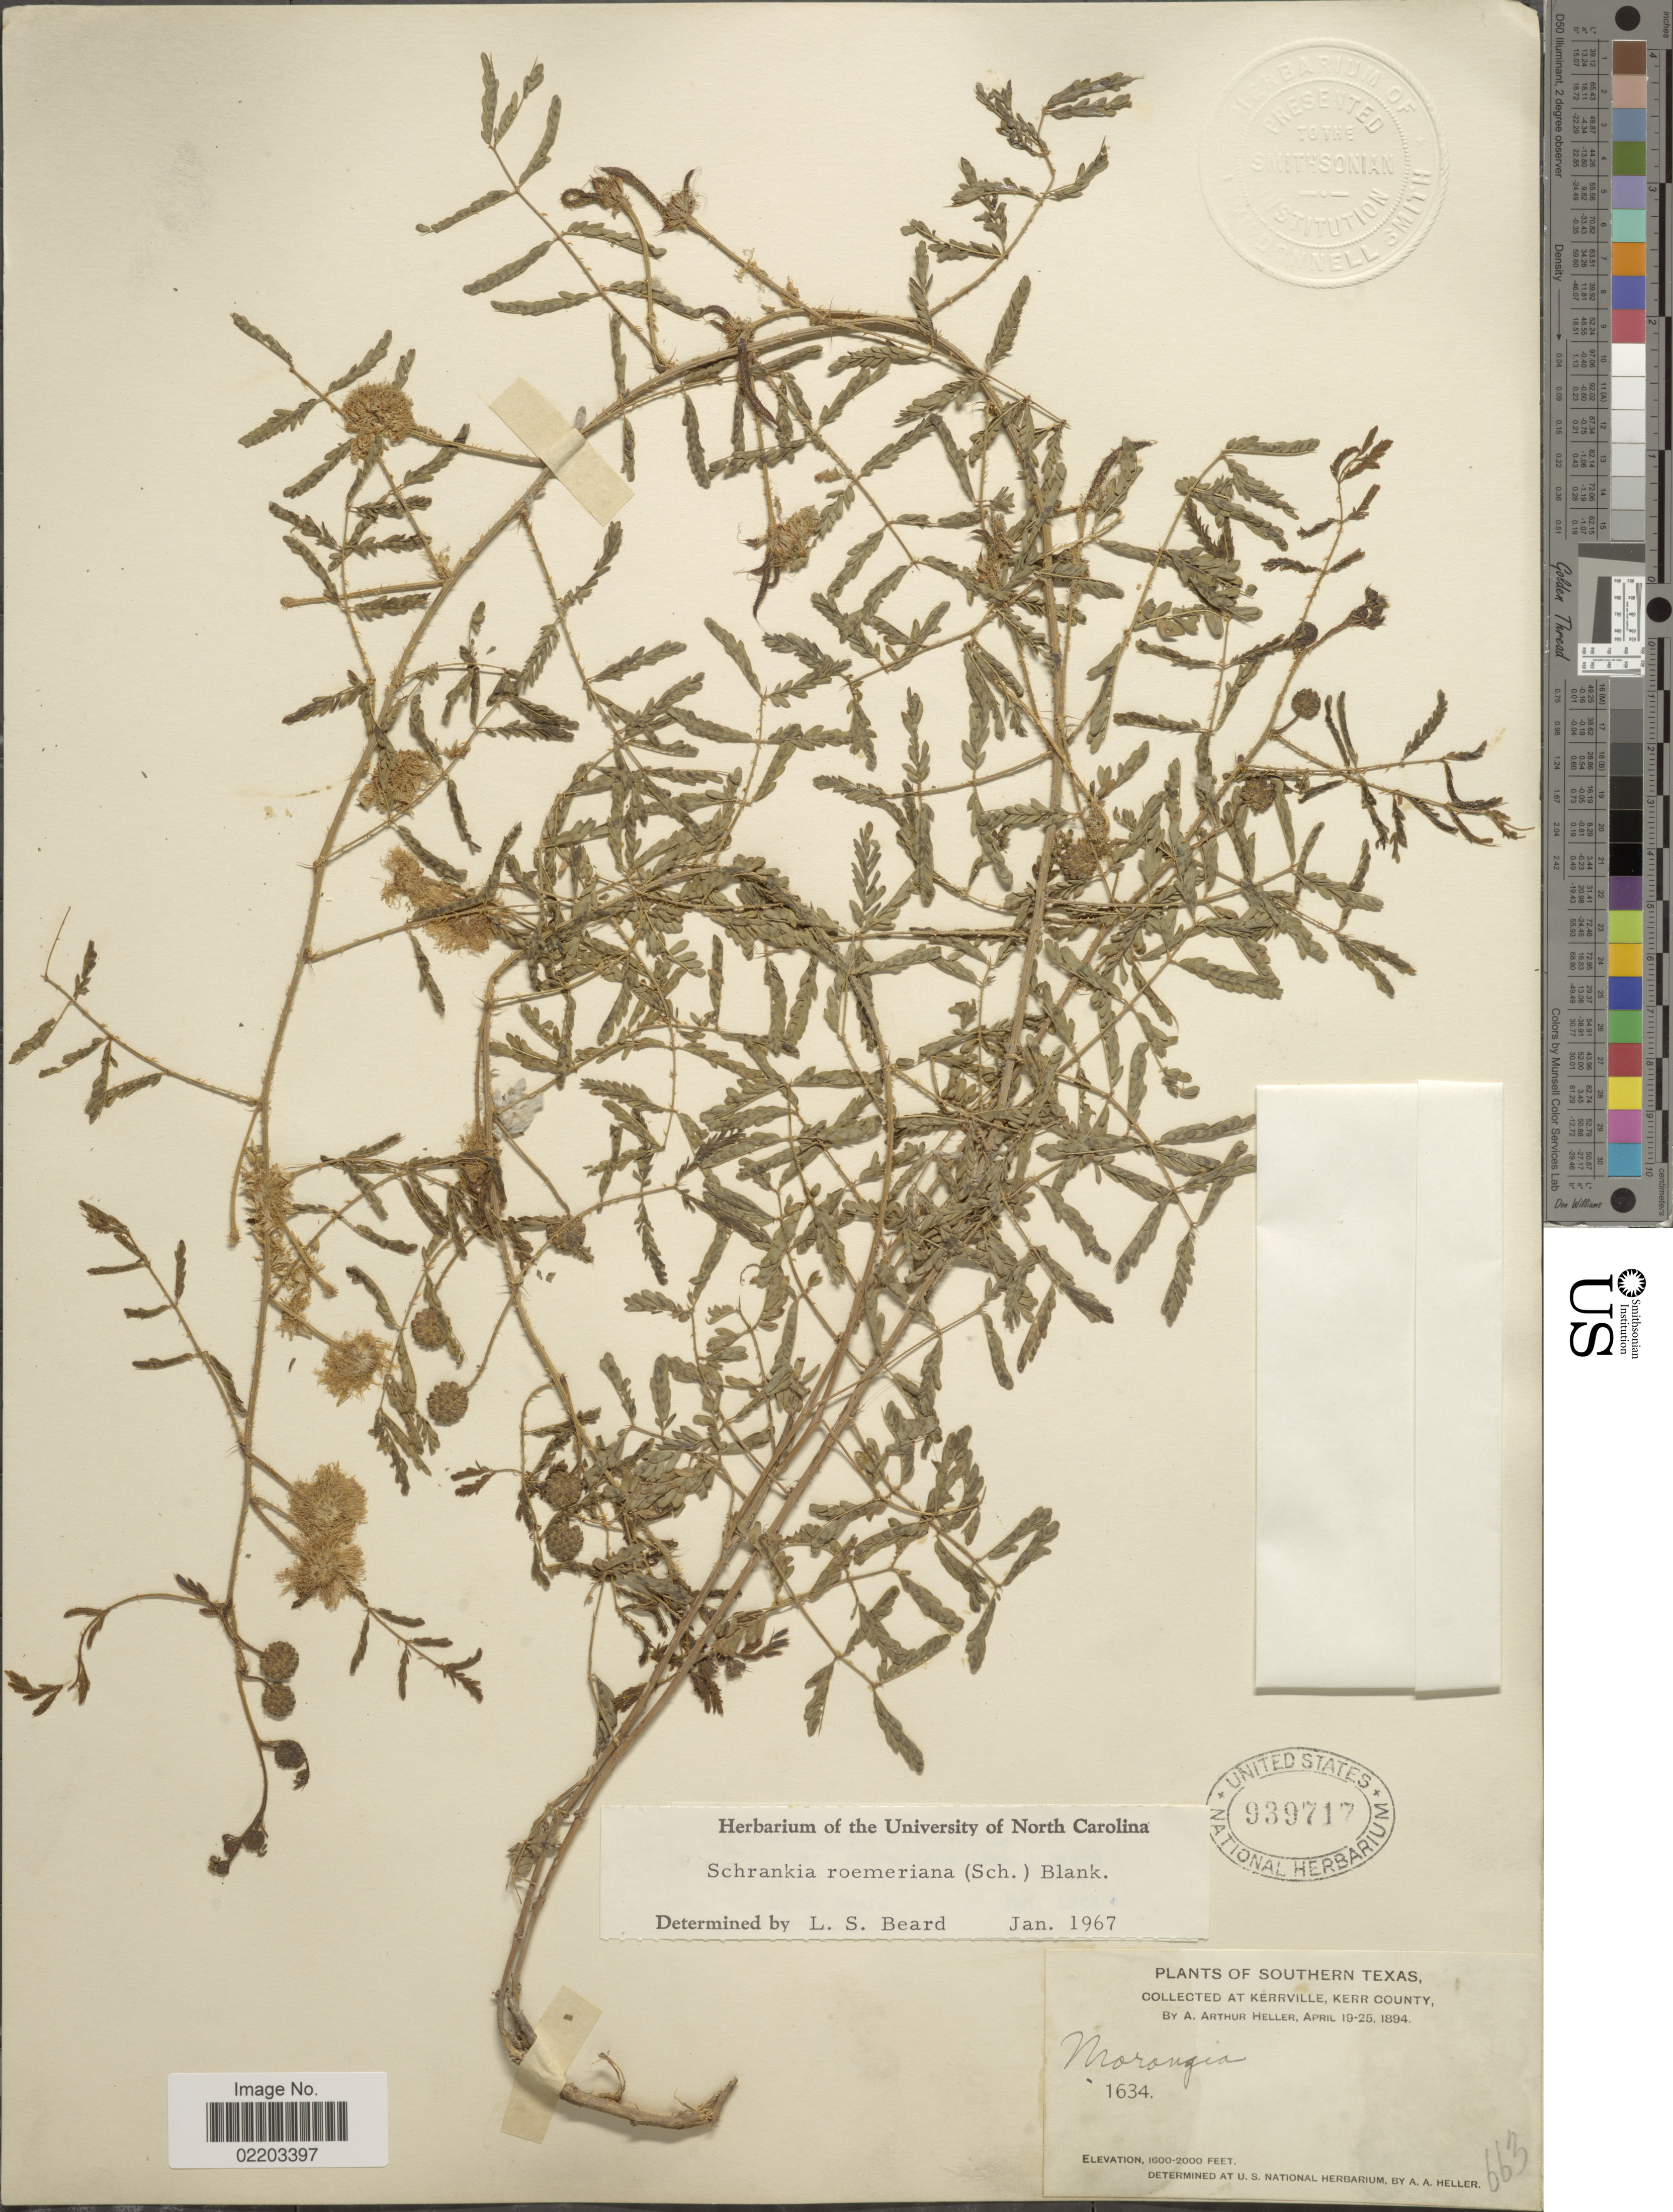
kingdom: Plantae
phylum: Tracheophyta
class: Magnoliopsida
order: Fabales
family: Fabaceae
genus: Mimosa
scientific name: Mimosa roemeriana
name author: Scheele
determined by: U.S. National Herbarium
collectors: A. A. Heller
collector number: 1634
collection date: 1894-04-19/1894-04-25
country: United States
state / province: Texas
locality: Southern Texas, At Kerrville, Kerr County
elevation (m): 488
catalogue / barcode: US 939717